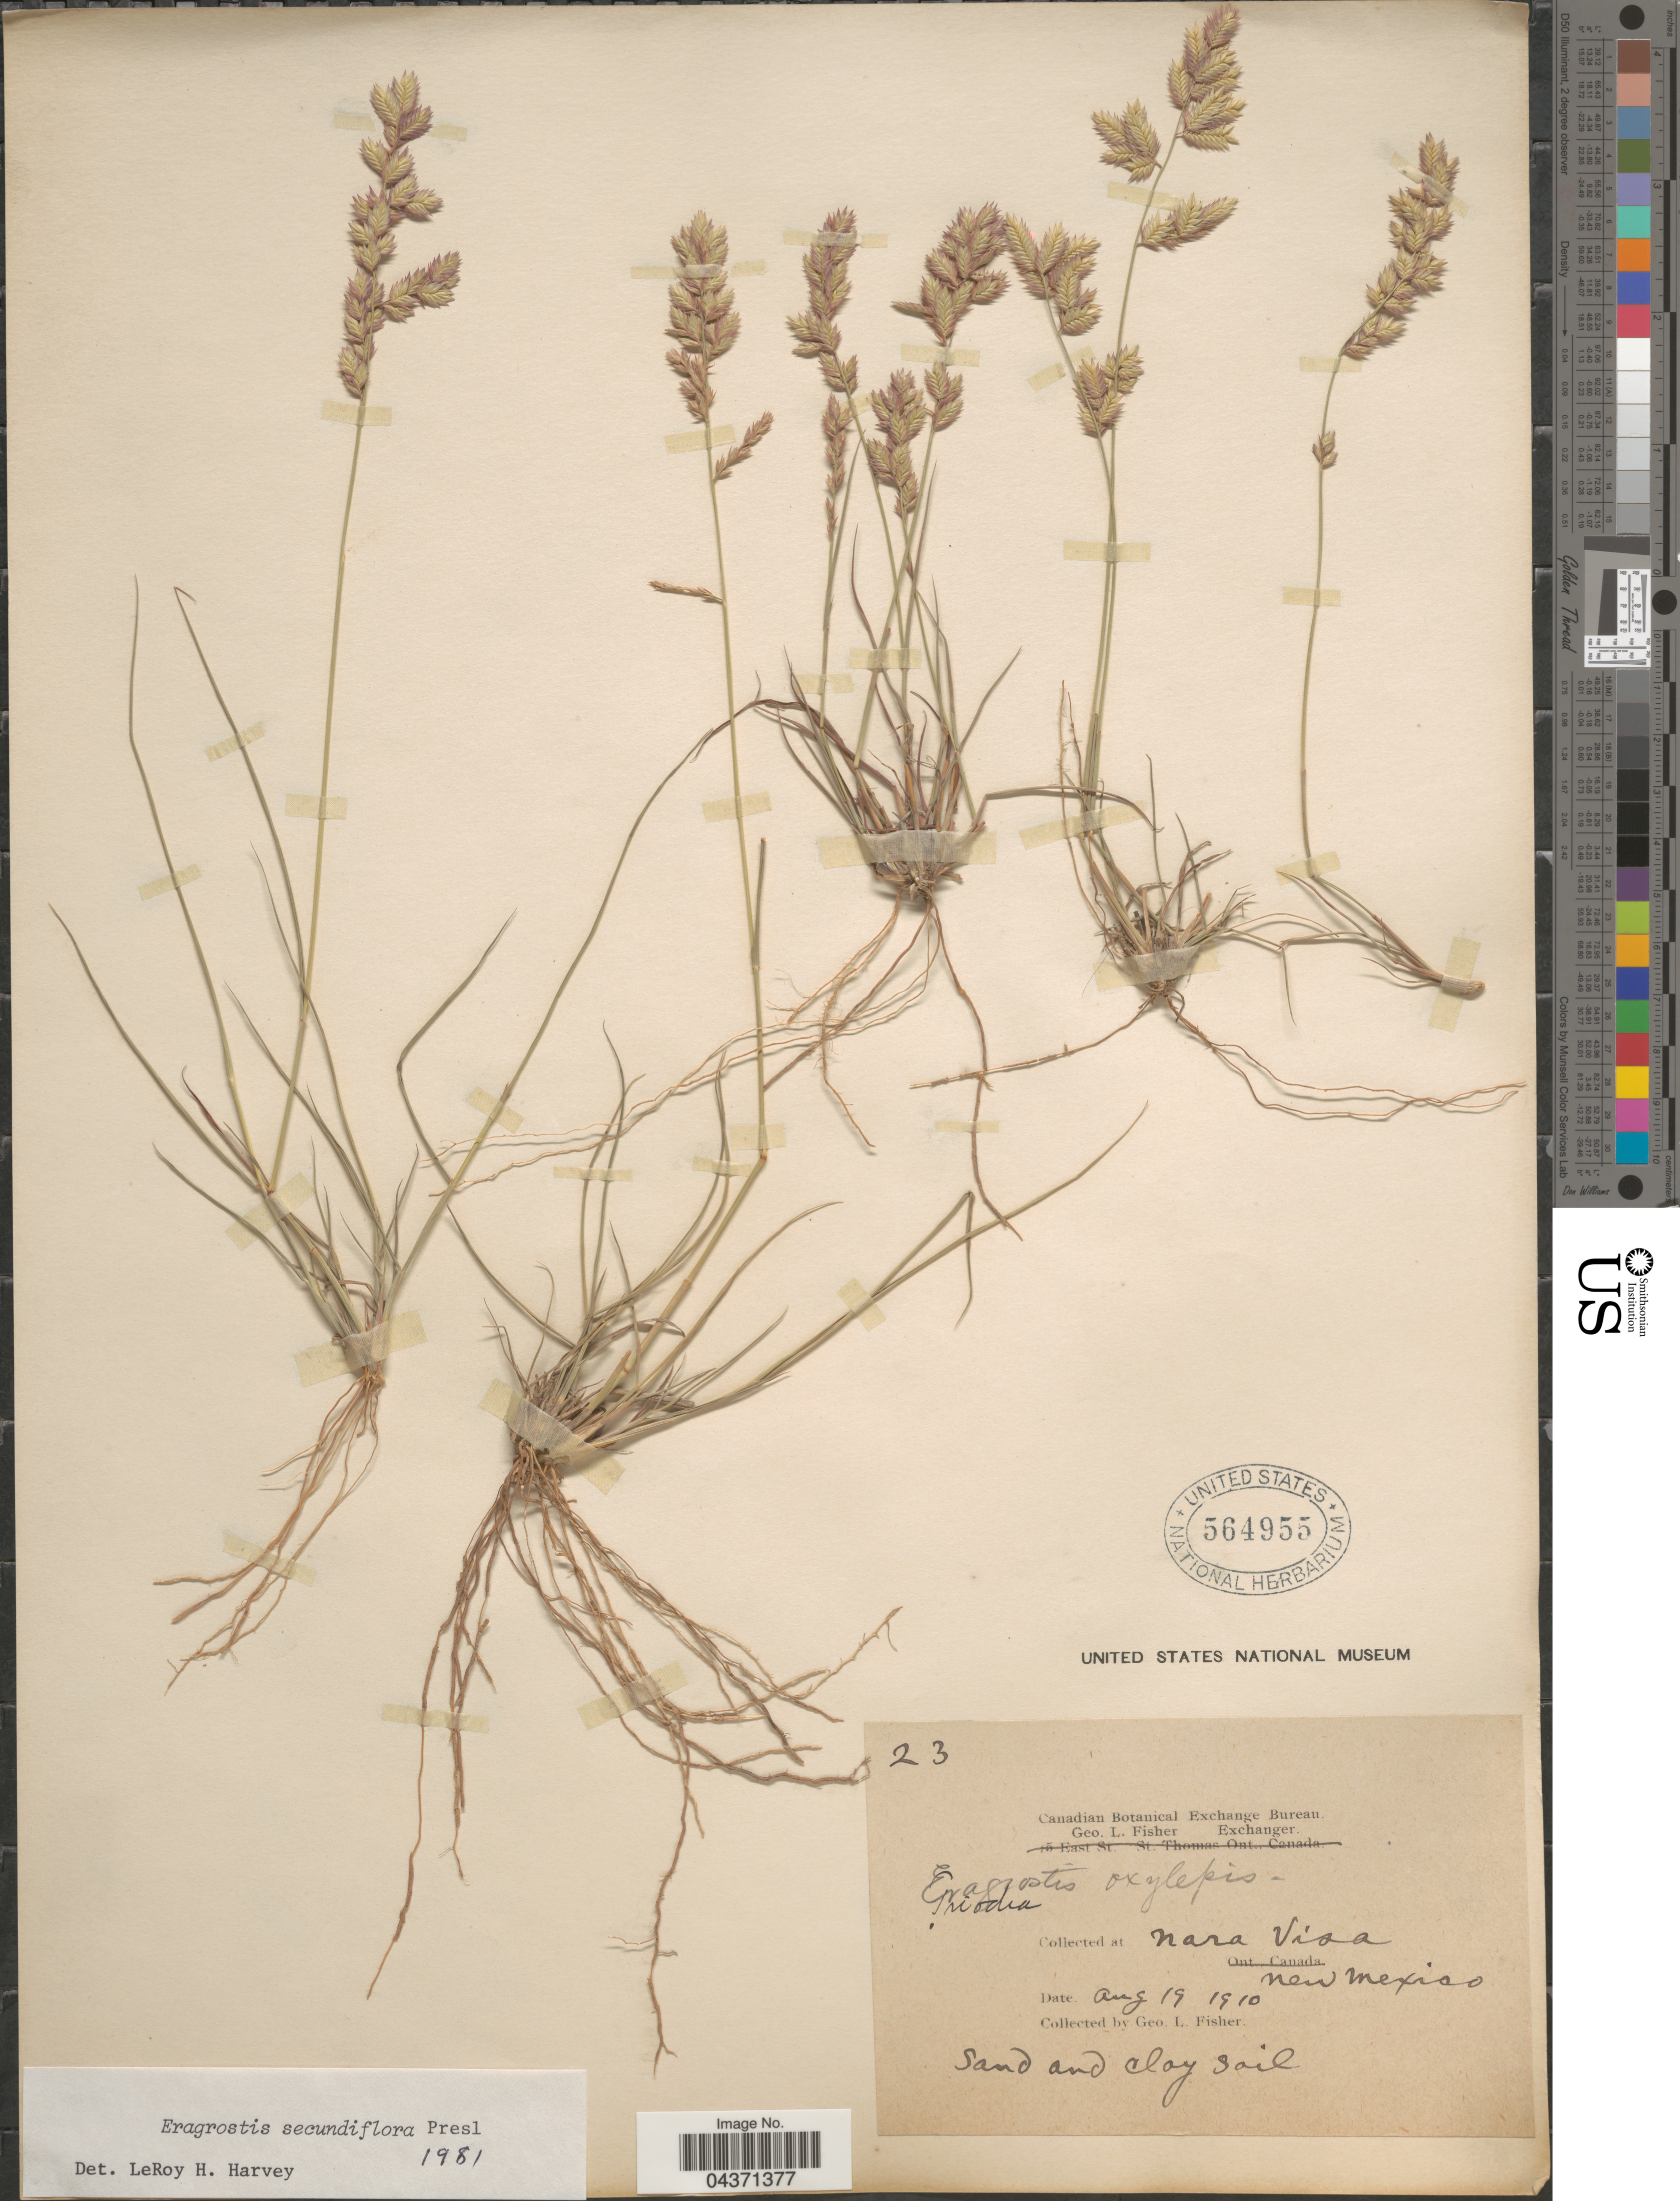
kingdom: Plantae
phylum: Tracheophyta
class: Liliopsida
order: Poales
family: Poaceae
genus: Eragrostis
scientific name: Eragrostis secundiflora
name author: J. Presl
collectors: G. L. Fisher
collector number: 23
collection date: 1910-08-19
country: United States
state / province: New Mexico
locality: At Nara Visa.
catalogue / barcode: US 564955